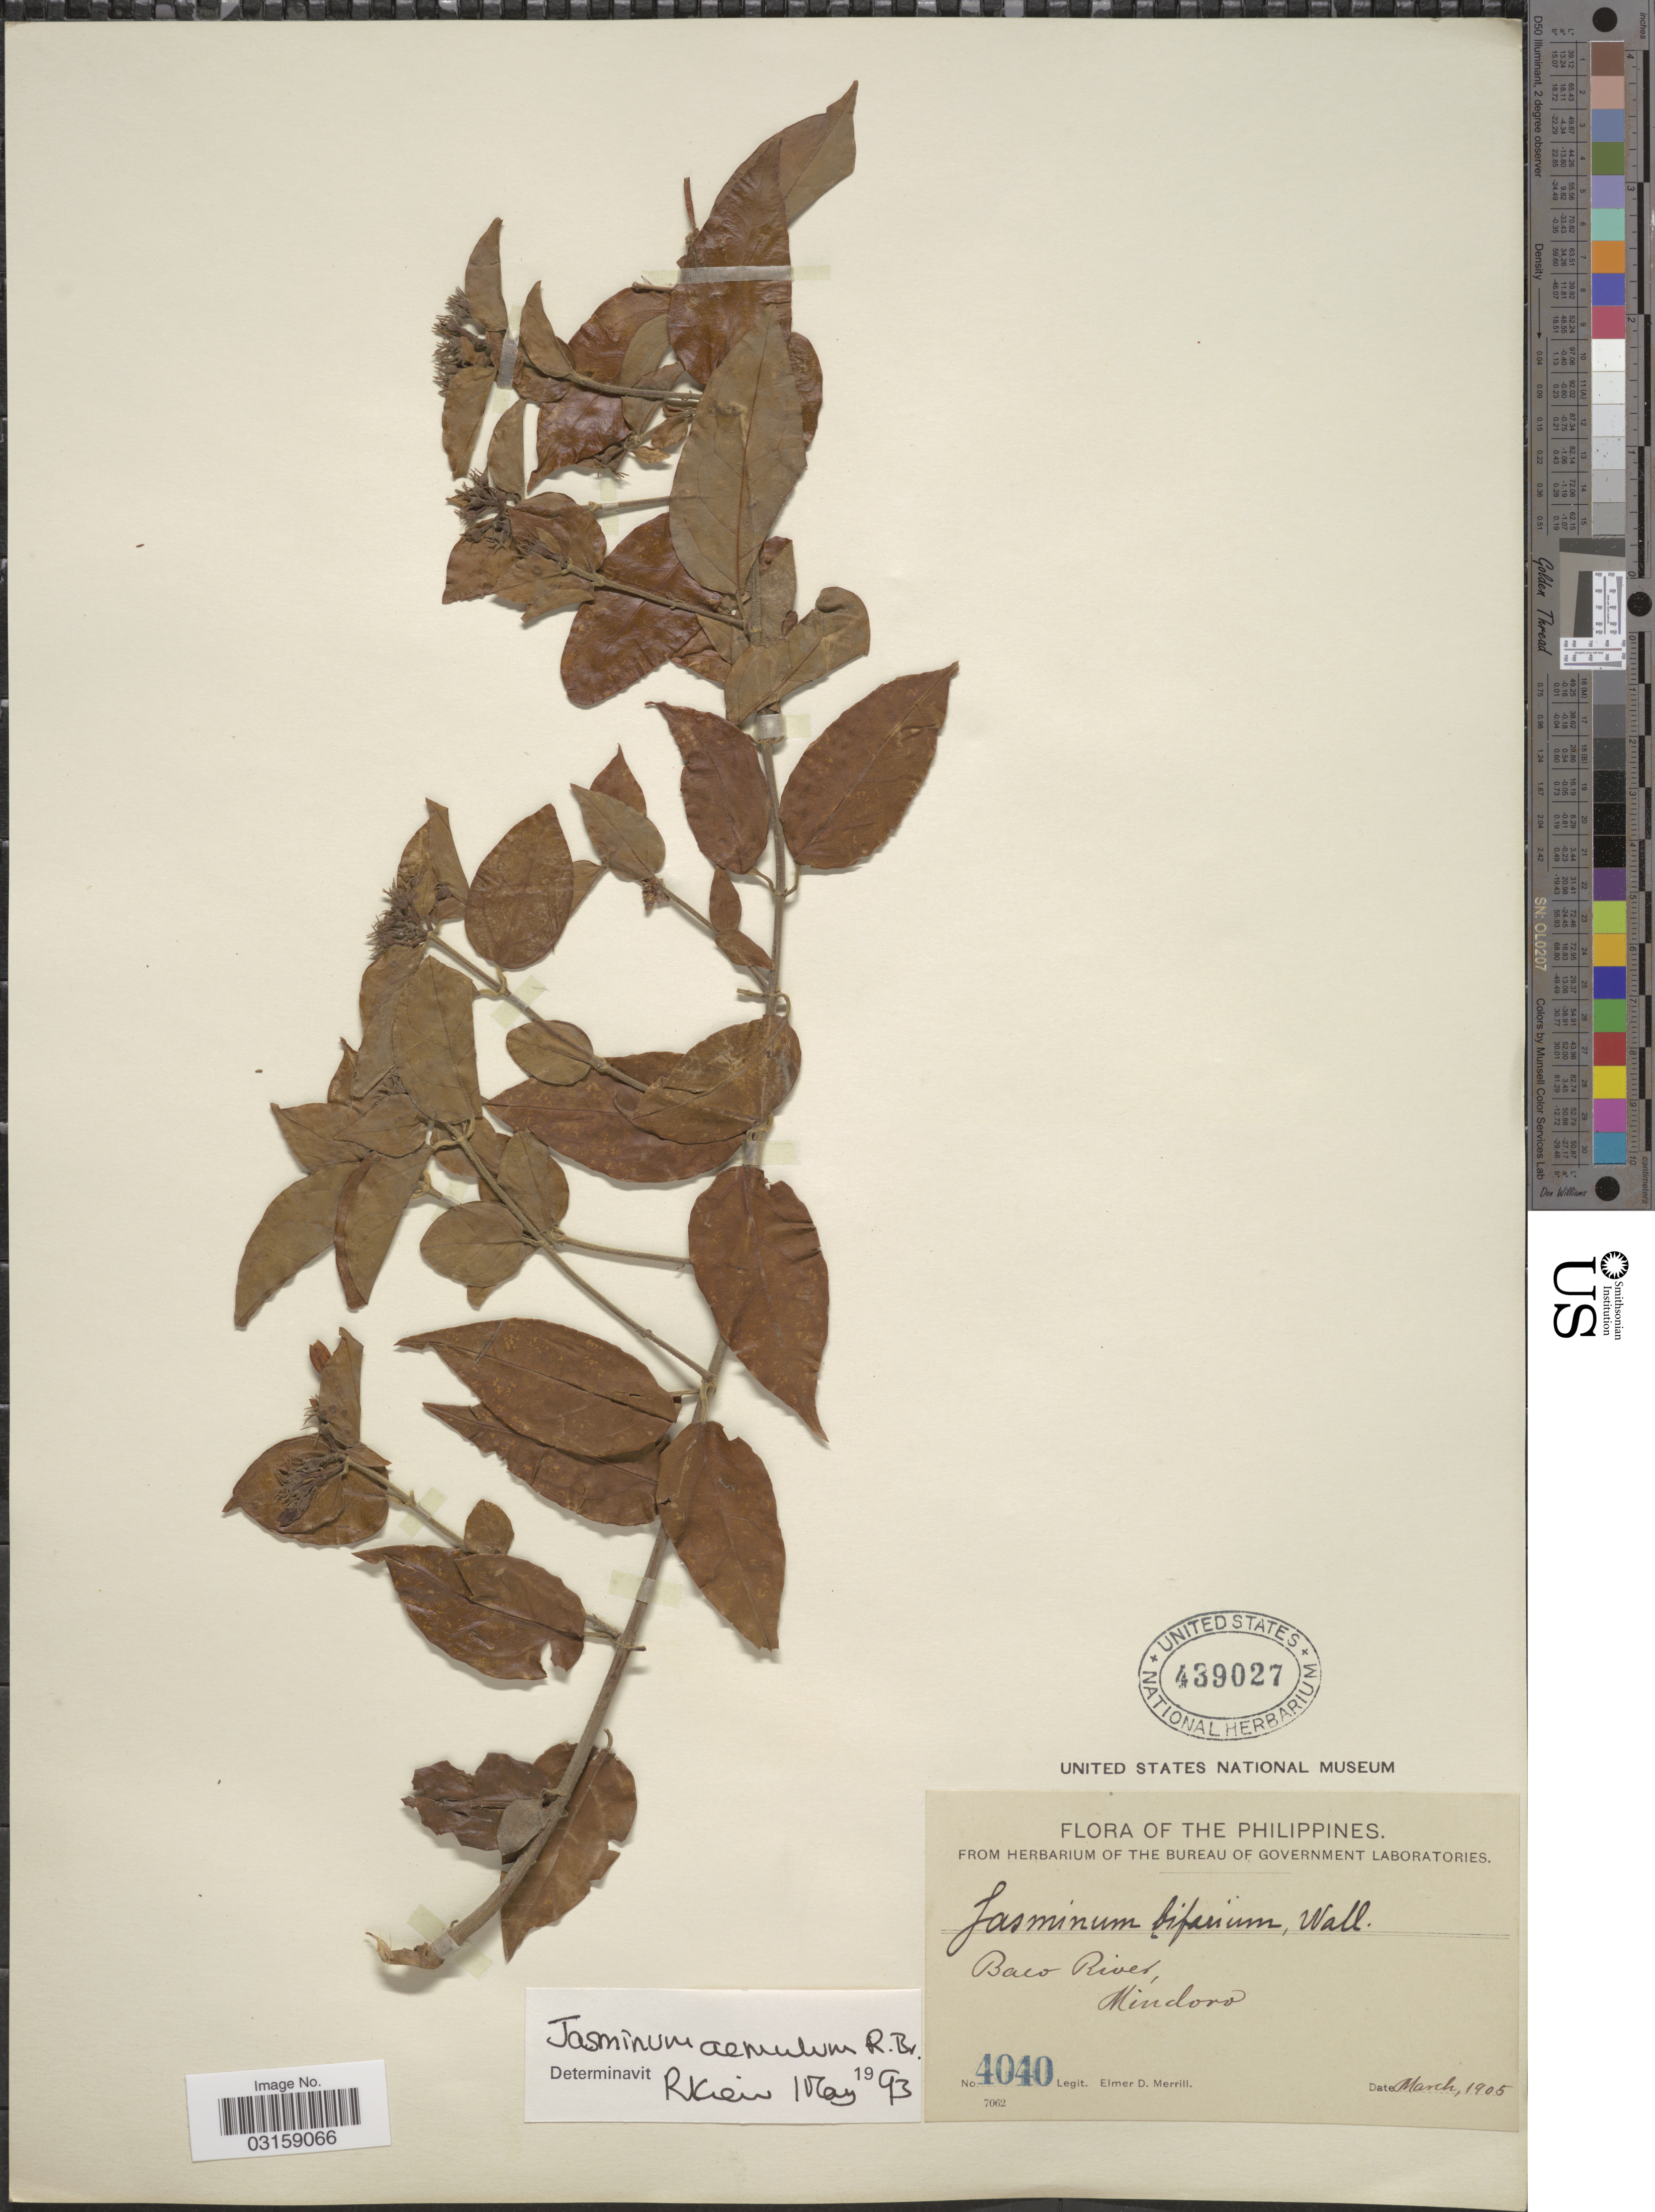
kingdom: Plantae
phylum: Tracheophyta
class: Magnoliopsida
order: Lamiales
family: Oleaceae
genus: Jasminum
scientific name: Jasminum elongatum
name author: (P.J. Bergius) Willd.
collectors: E. D. Merrill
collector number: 4040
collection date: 1905-03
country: Philippines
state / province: Mimaropa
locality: Baco River, Mindoro.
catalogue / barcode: US 439027